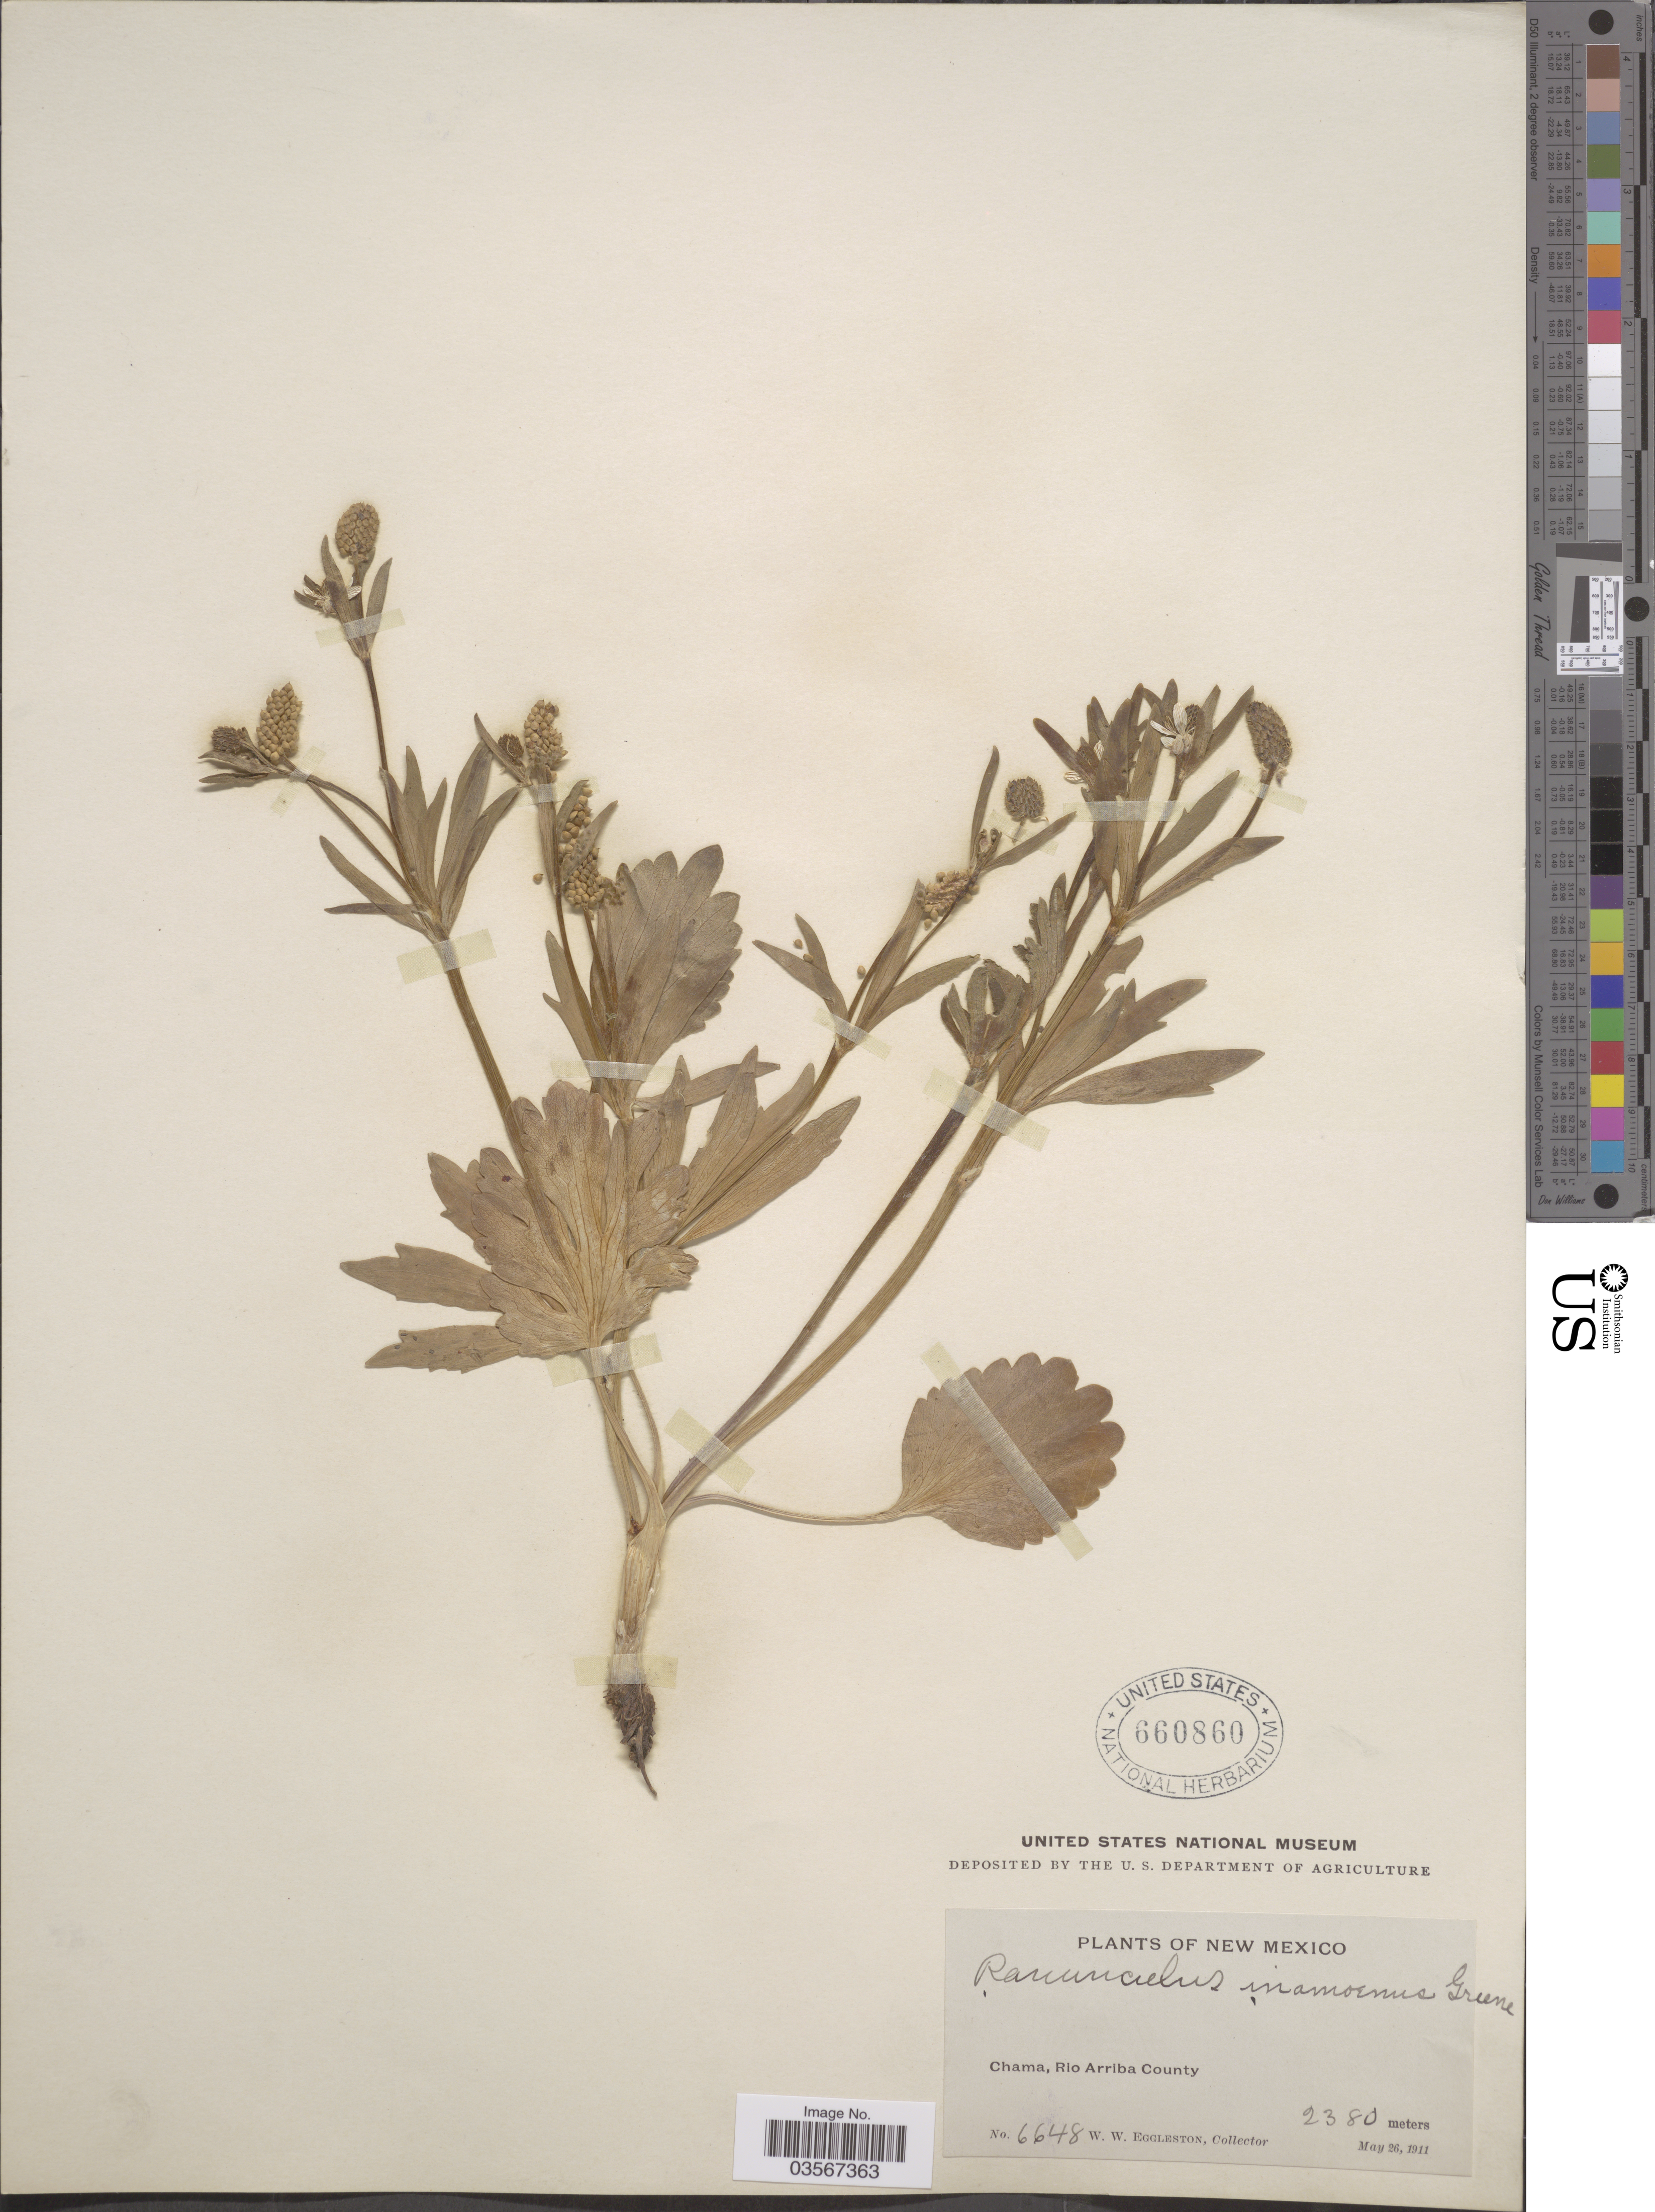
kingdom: Plantae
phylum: Tracheophyta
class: Magnoliopsida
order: Ranunculales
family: Ranunculaceae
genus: Ranunculus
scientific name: Ranunculus inamoenus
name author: Greene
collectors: W. W. Eggleston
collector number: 6648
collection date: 1911-05-26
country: United States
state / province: New Mexico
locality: Chama, Rio Arriba County.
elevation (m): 2380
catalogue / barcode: US 660860